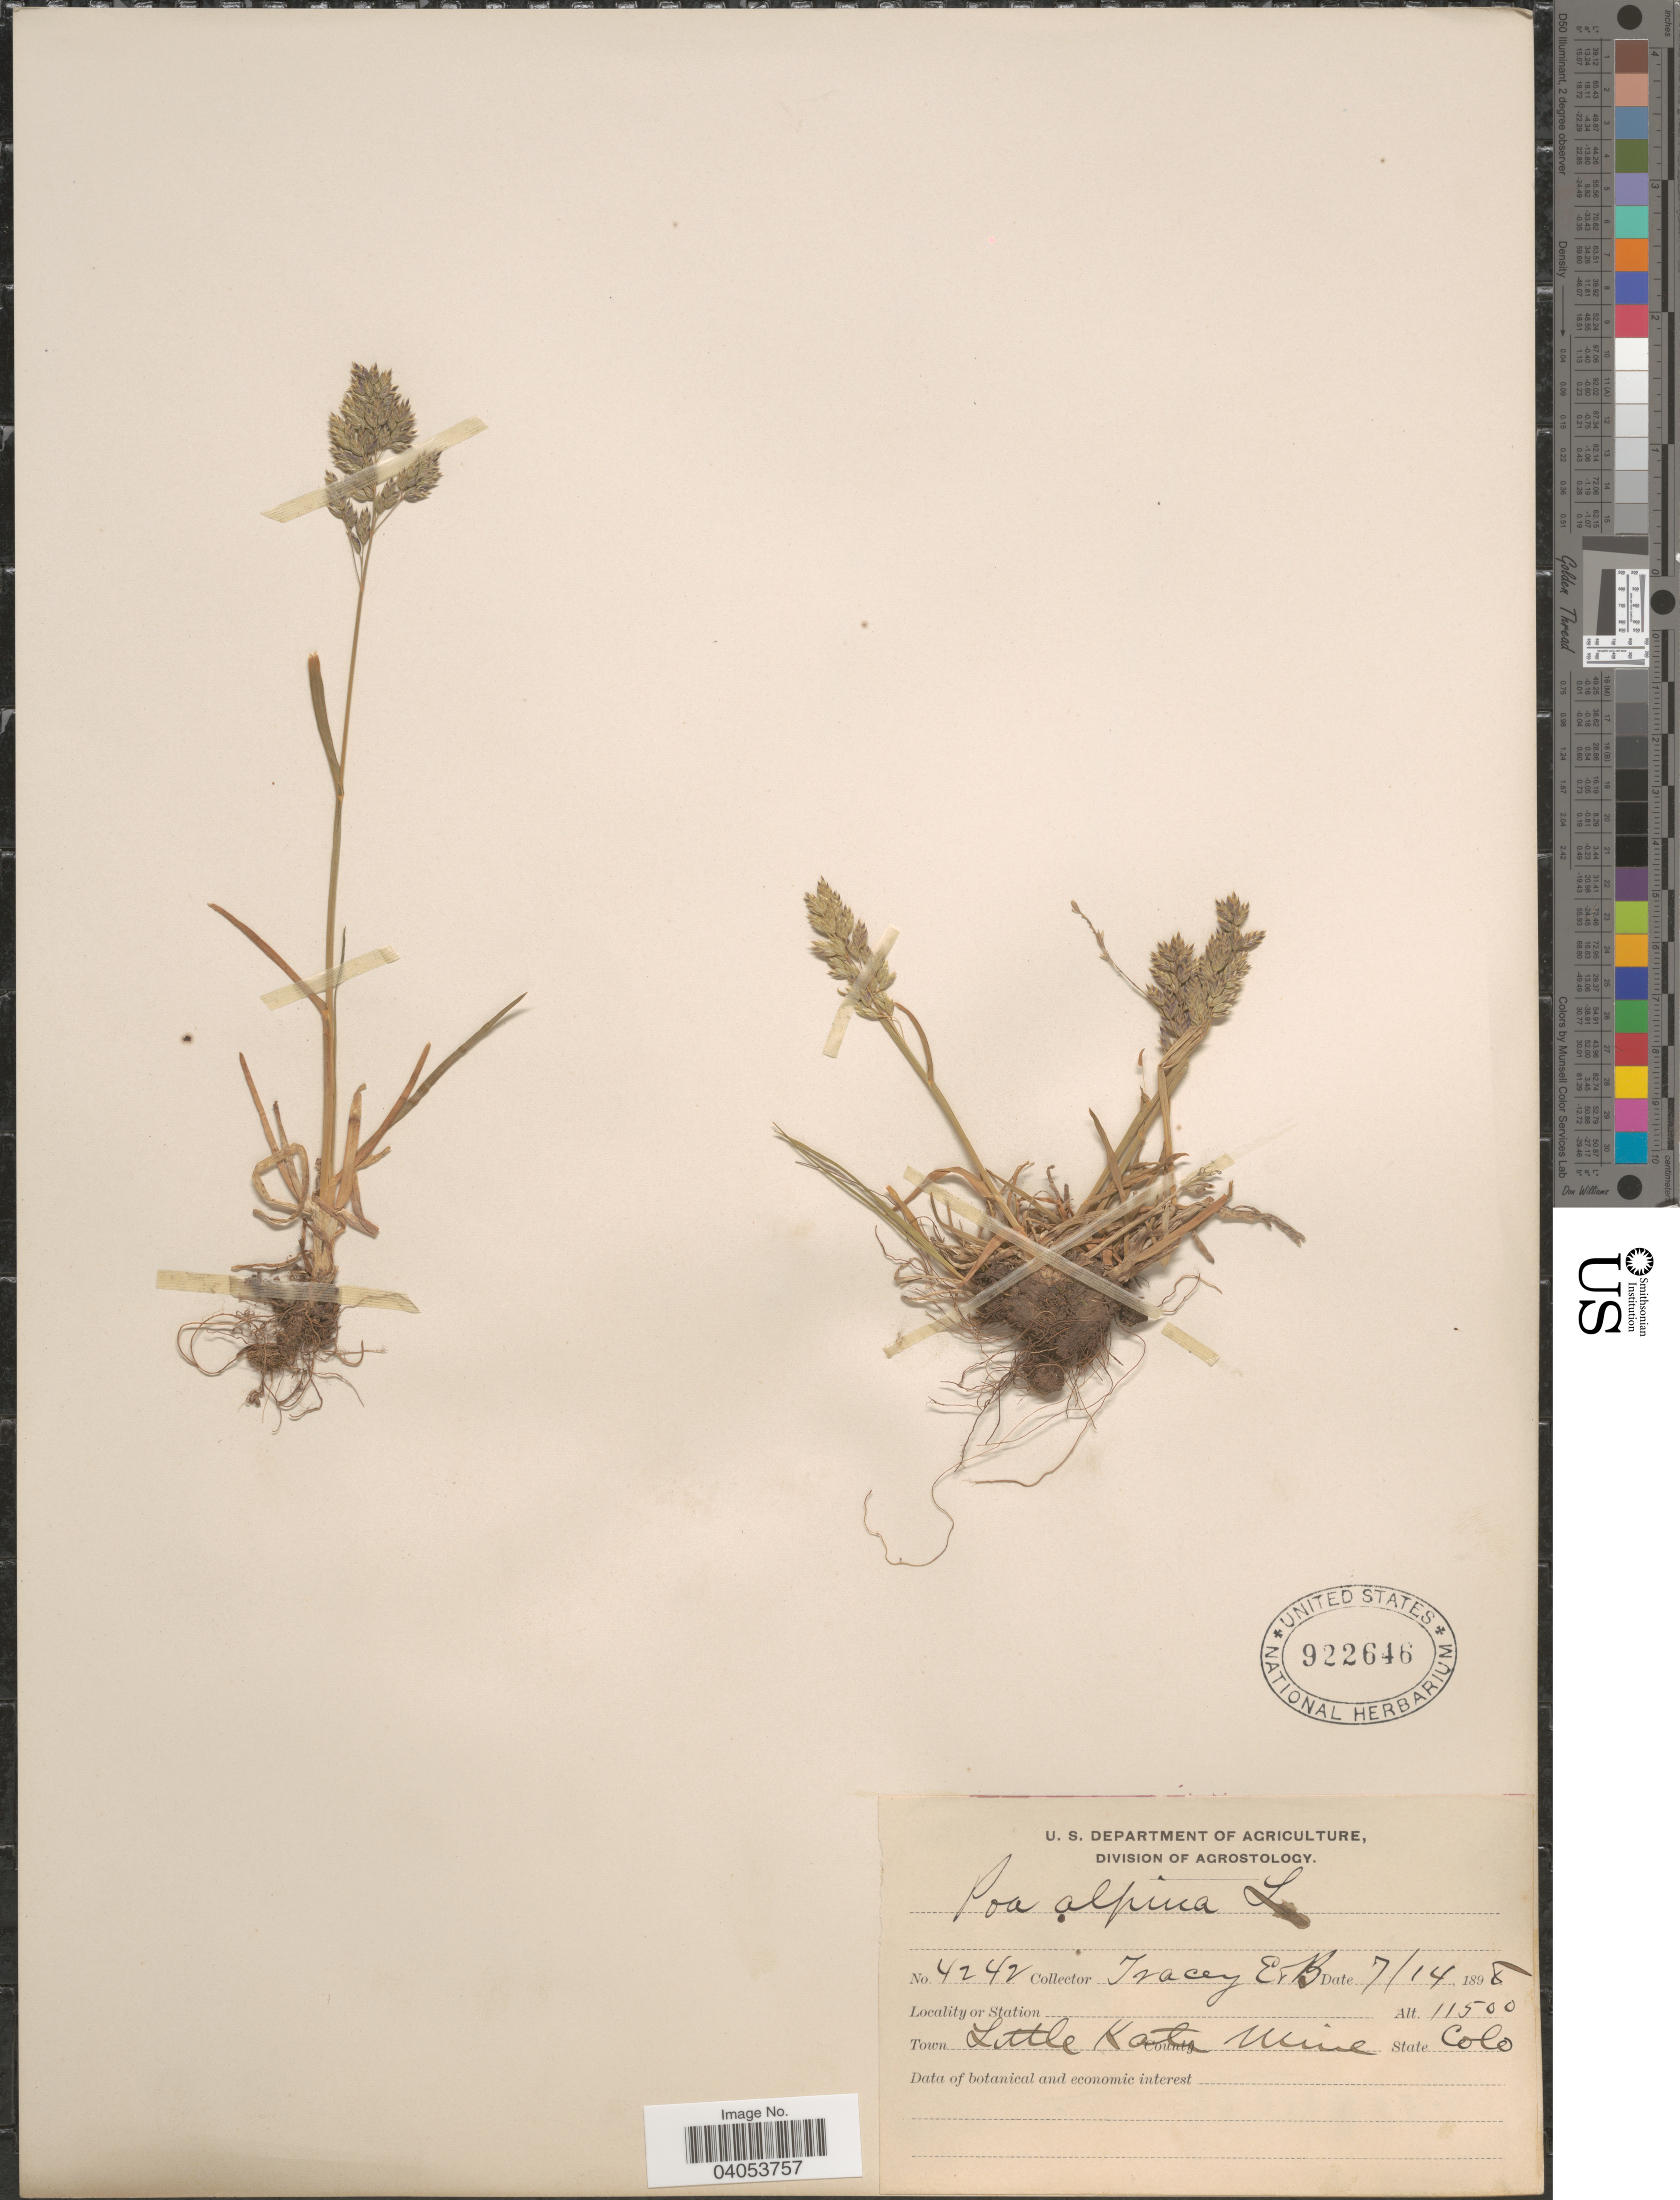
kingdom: Plantae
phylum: Tracheophyta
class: Liliopsida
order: Poales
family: Poaceae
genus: Poa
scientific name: Poa alpina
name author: L.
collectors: E. Tracey & B. Tracey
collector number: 4242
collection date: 1898-07-14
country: United States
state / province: Colorado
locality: Town Little Kate Mine.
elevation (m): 3505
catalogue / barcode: US 922646